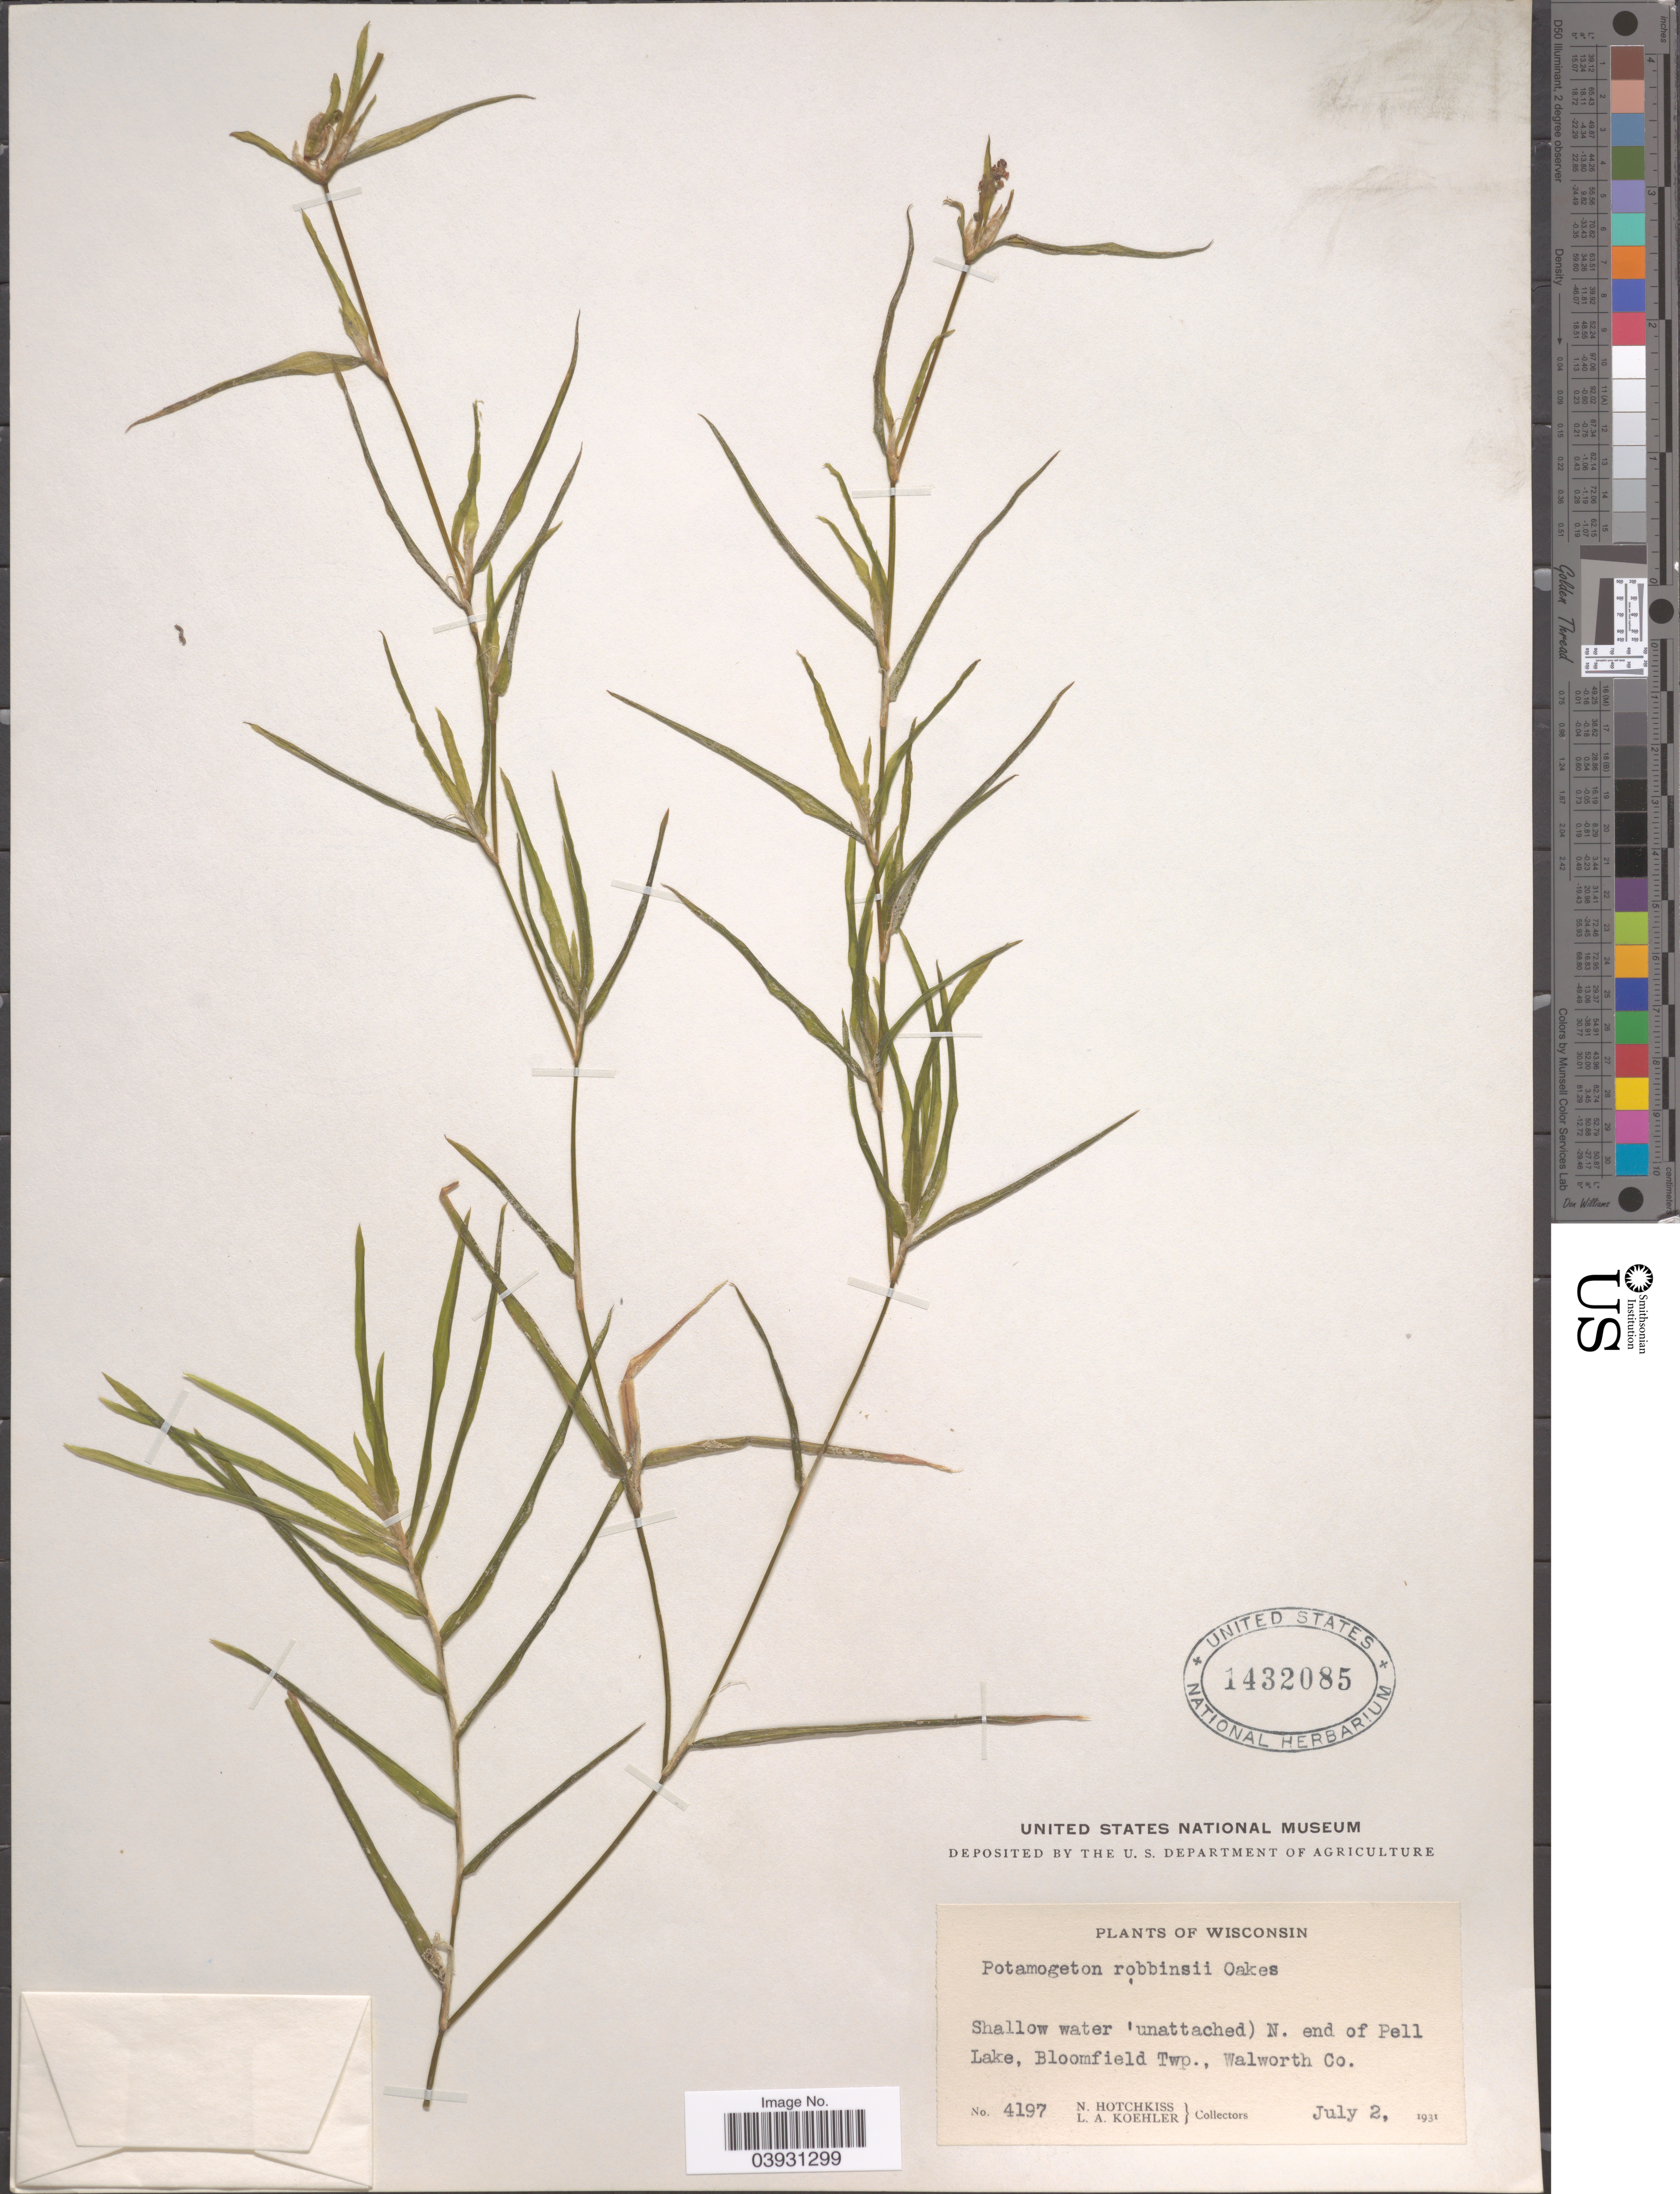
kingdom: Plantae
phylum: Tracheophyta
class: Liliopsida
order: Alismatales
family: Potamogetonaceae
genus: Potamogeton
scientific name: Potamogeton robbinsii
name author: Oakes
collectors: N. Hotchkiss & L. Koehler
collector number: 4197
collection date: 1931-07-02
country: United States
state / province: Wisconsin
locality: N. end of Pell Lake, Bloomfield Twp., Walworth Co.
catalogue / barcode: US 1432085